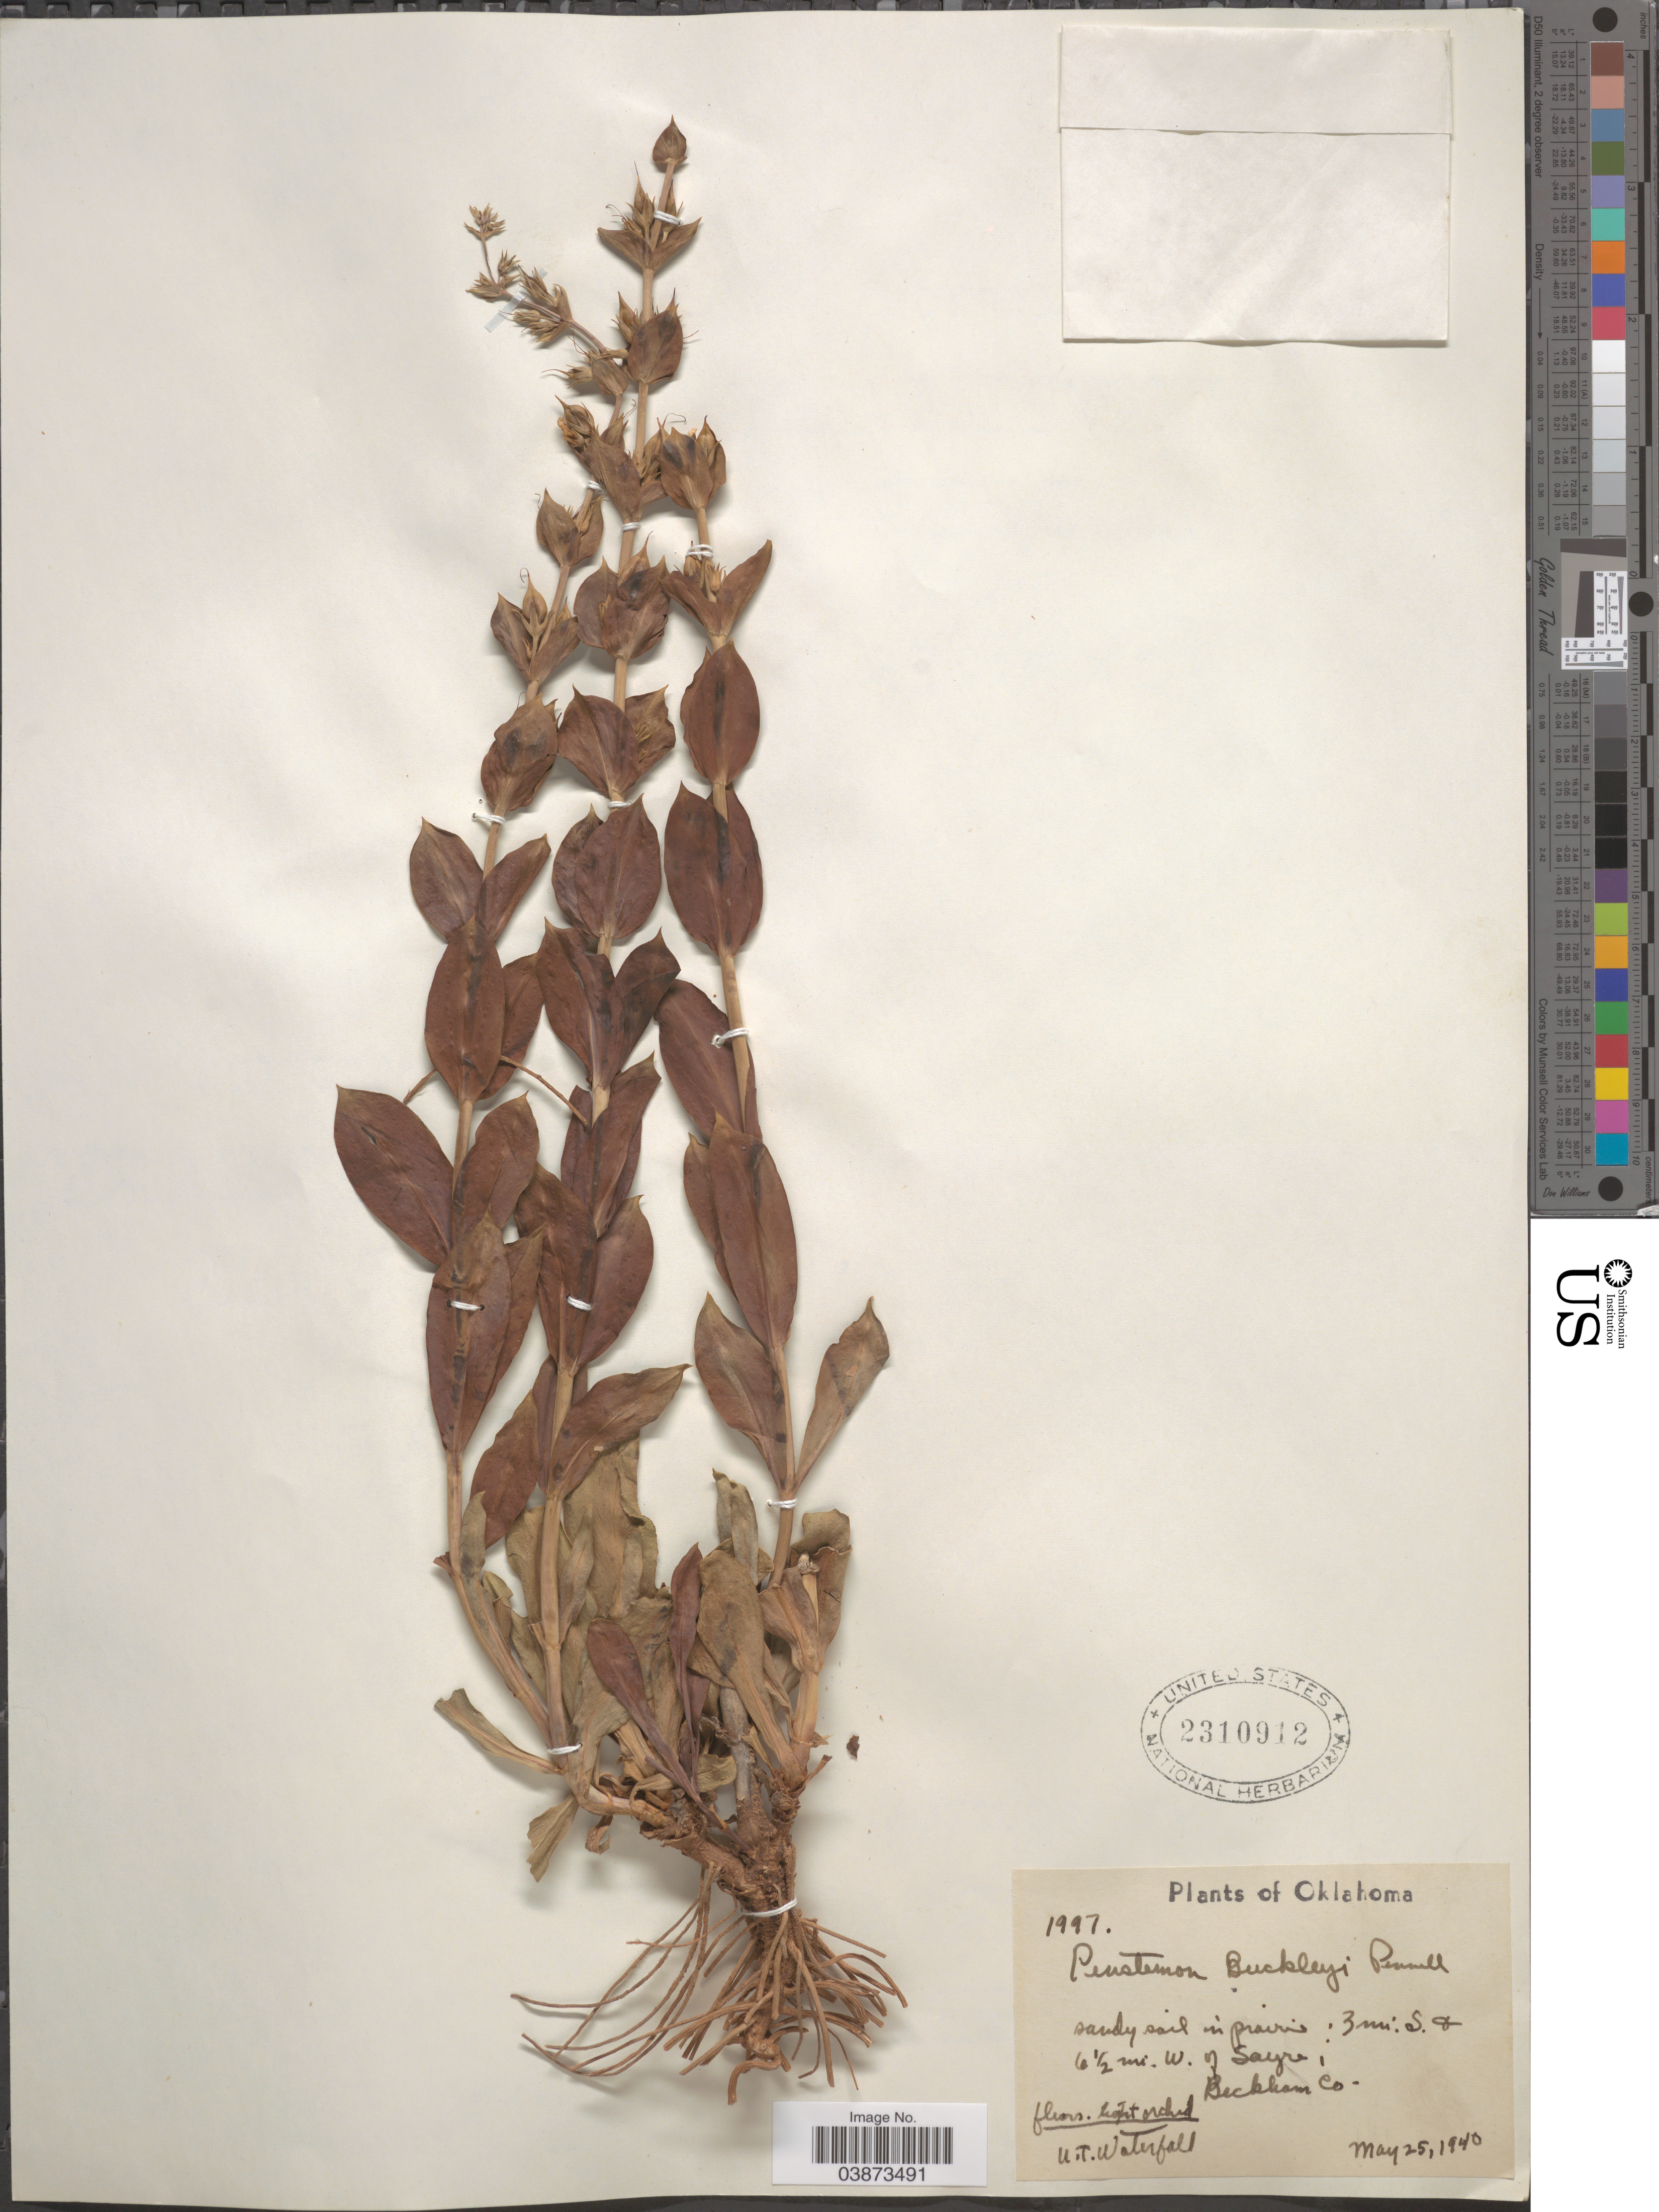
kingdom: Plantae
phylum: Tracheophyta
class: Magnoliopsida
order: Lamiales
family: Plantaginaceae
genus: Penstemon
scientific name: Penstemon buckleyi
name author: Pennell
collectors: U. T. Waterfall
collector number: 1997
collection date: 1940-05-25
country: United States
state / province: Oklahoma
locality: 3 mi. S. of 6½ mi. W. of Sayre, Beckham Co.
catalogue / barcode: US 2310912